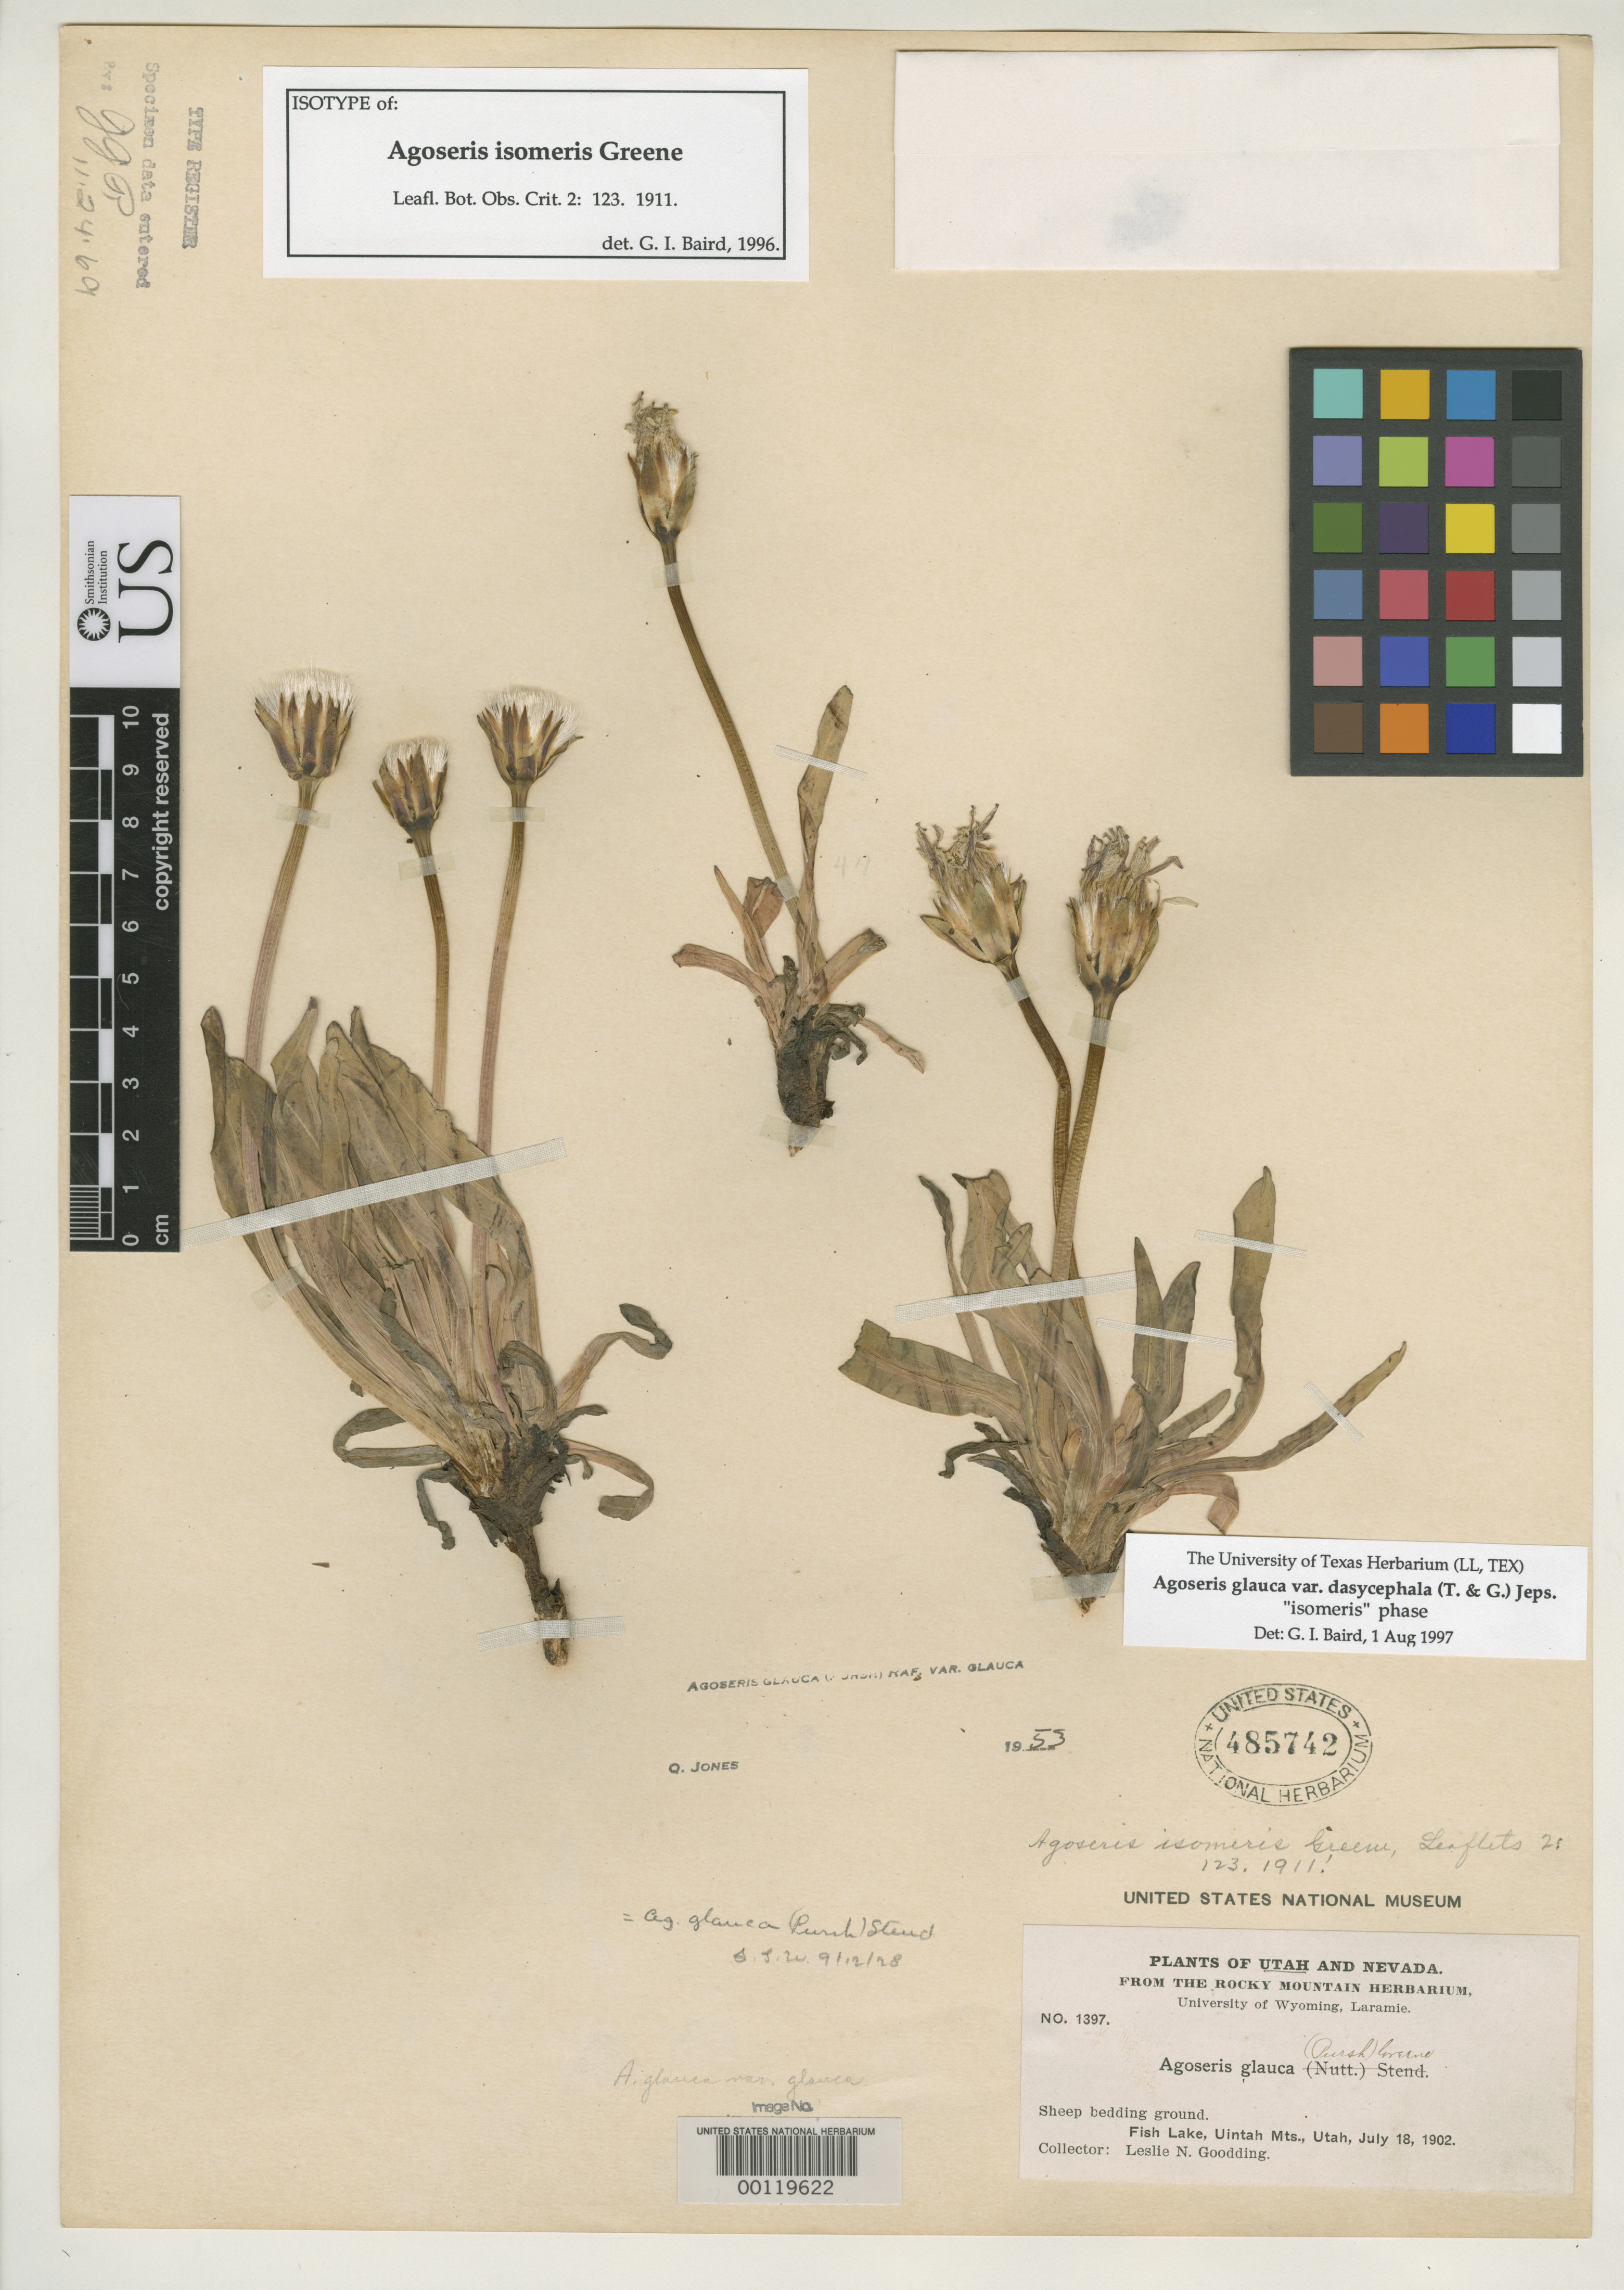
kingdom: Plantae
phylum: Tracheophyta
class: Magnoliopsida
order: Asterales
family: Asteraceae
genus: Agoseris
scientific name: Agoseris isomeris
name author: Greene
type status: Isotype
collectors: L. N. Goodding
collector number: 1397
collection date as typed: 18 Jul 1902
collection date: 1902-07-18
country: United States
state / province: Utah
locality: Fish Lake, Uintah Mountains.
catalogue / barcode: US 485742